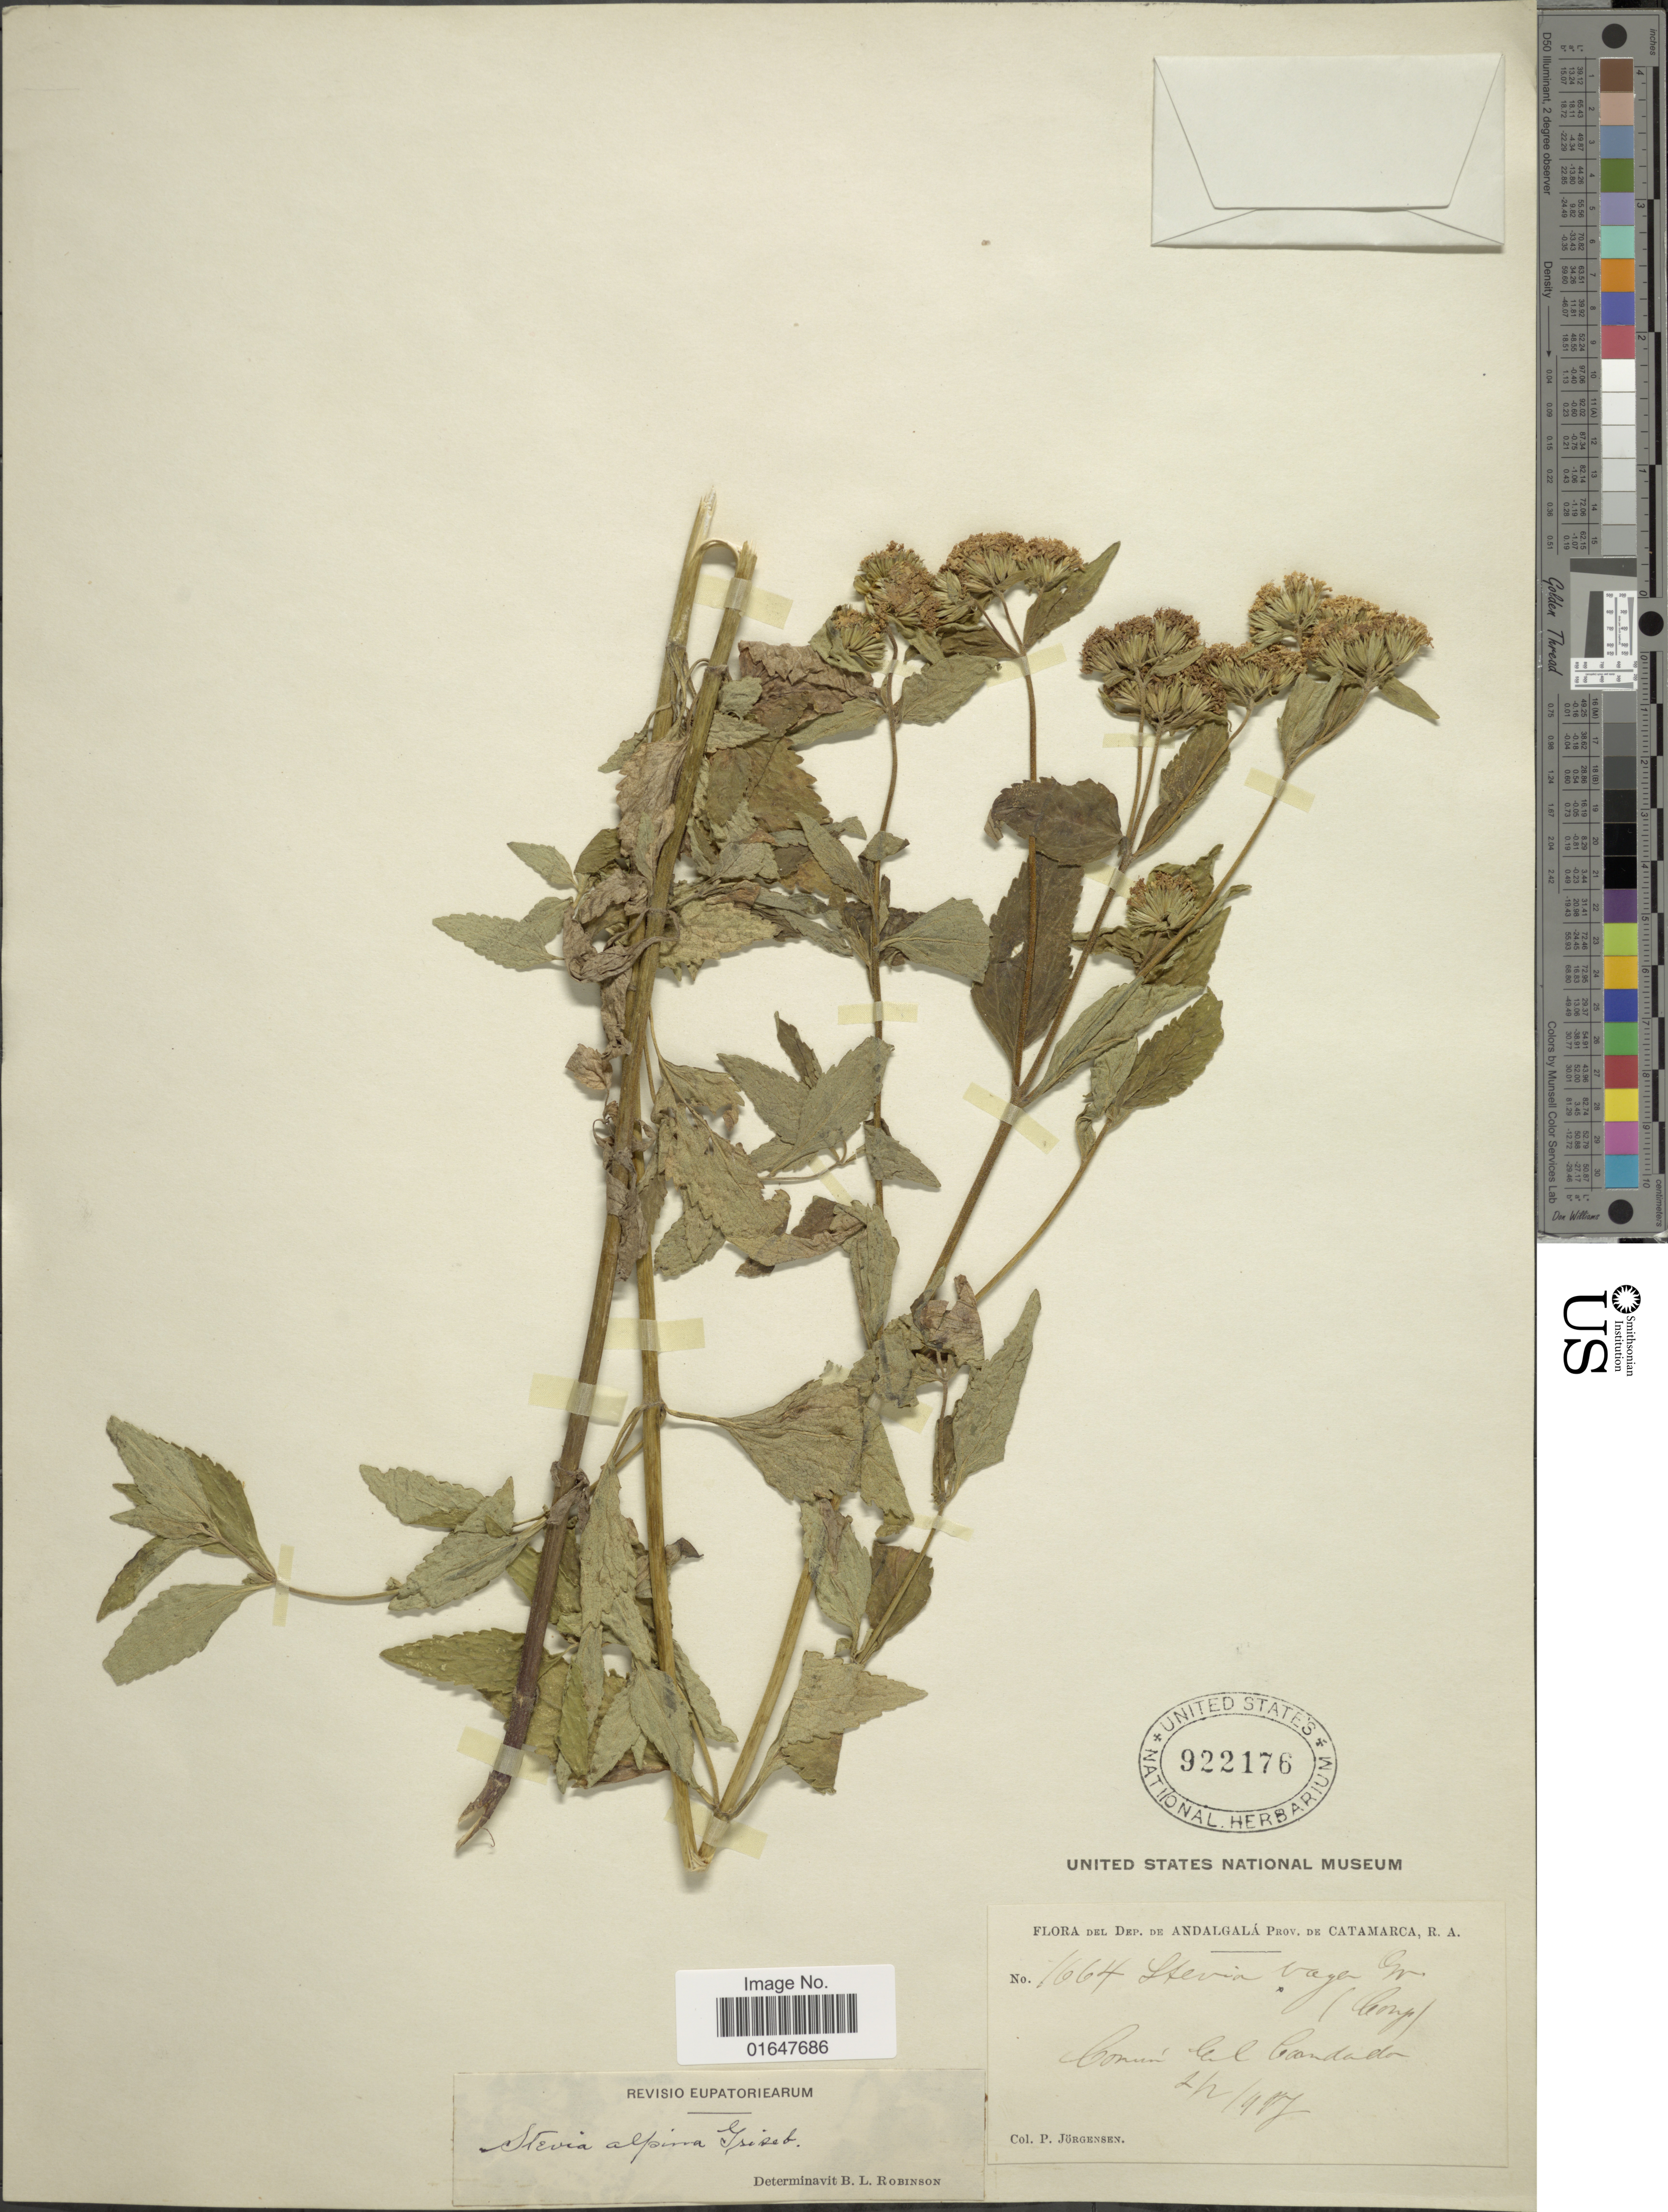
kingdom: Plantae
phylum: Tracheophyta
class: Magnoliopsida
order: Asterales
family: Asteraceae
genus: Stevia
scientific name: Stevia alpina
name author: Griseb.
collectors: P. Jörgensen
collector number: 1664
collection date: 1907-02-02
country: Argentina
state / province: Catamarca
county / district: Andalgalá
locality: El Candado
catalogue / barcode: US 922176